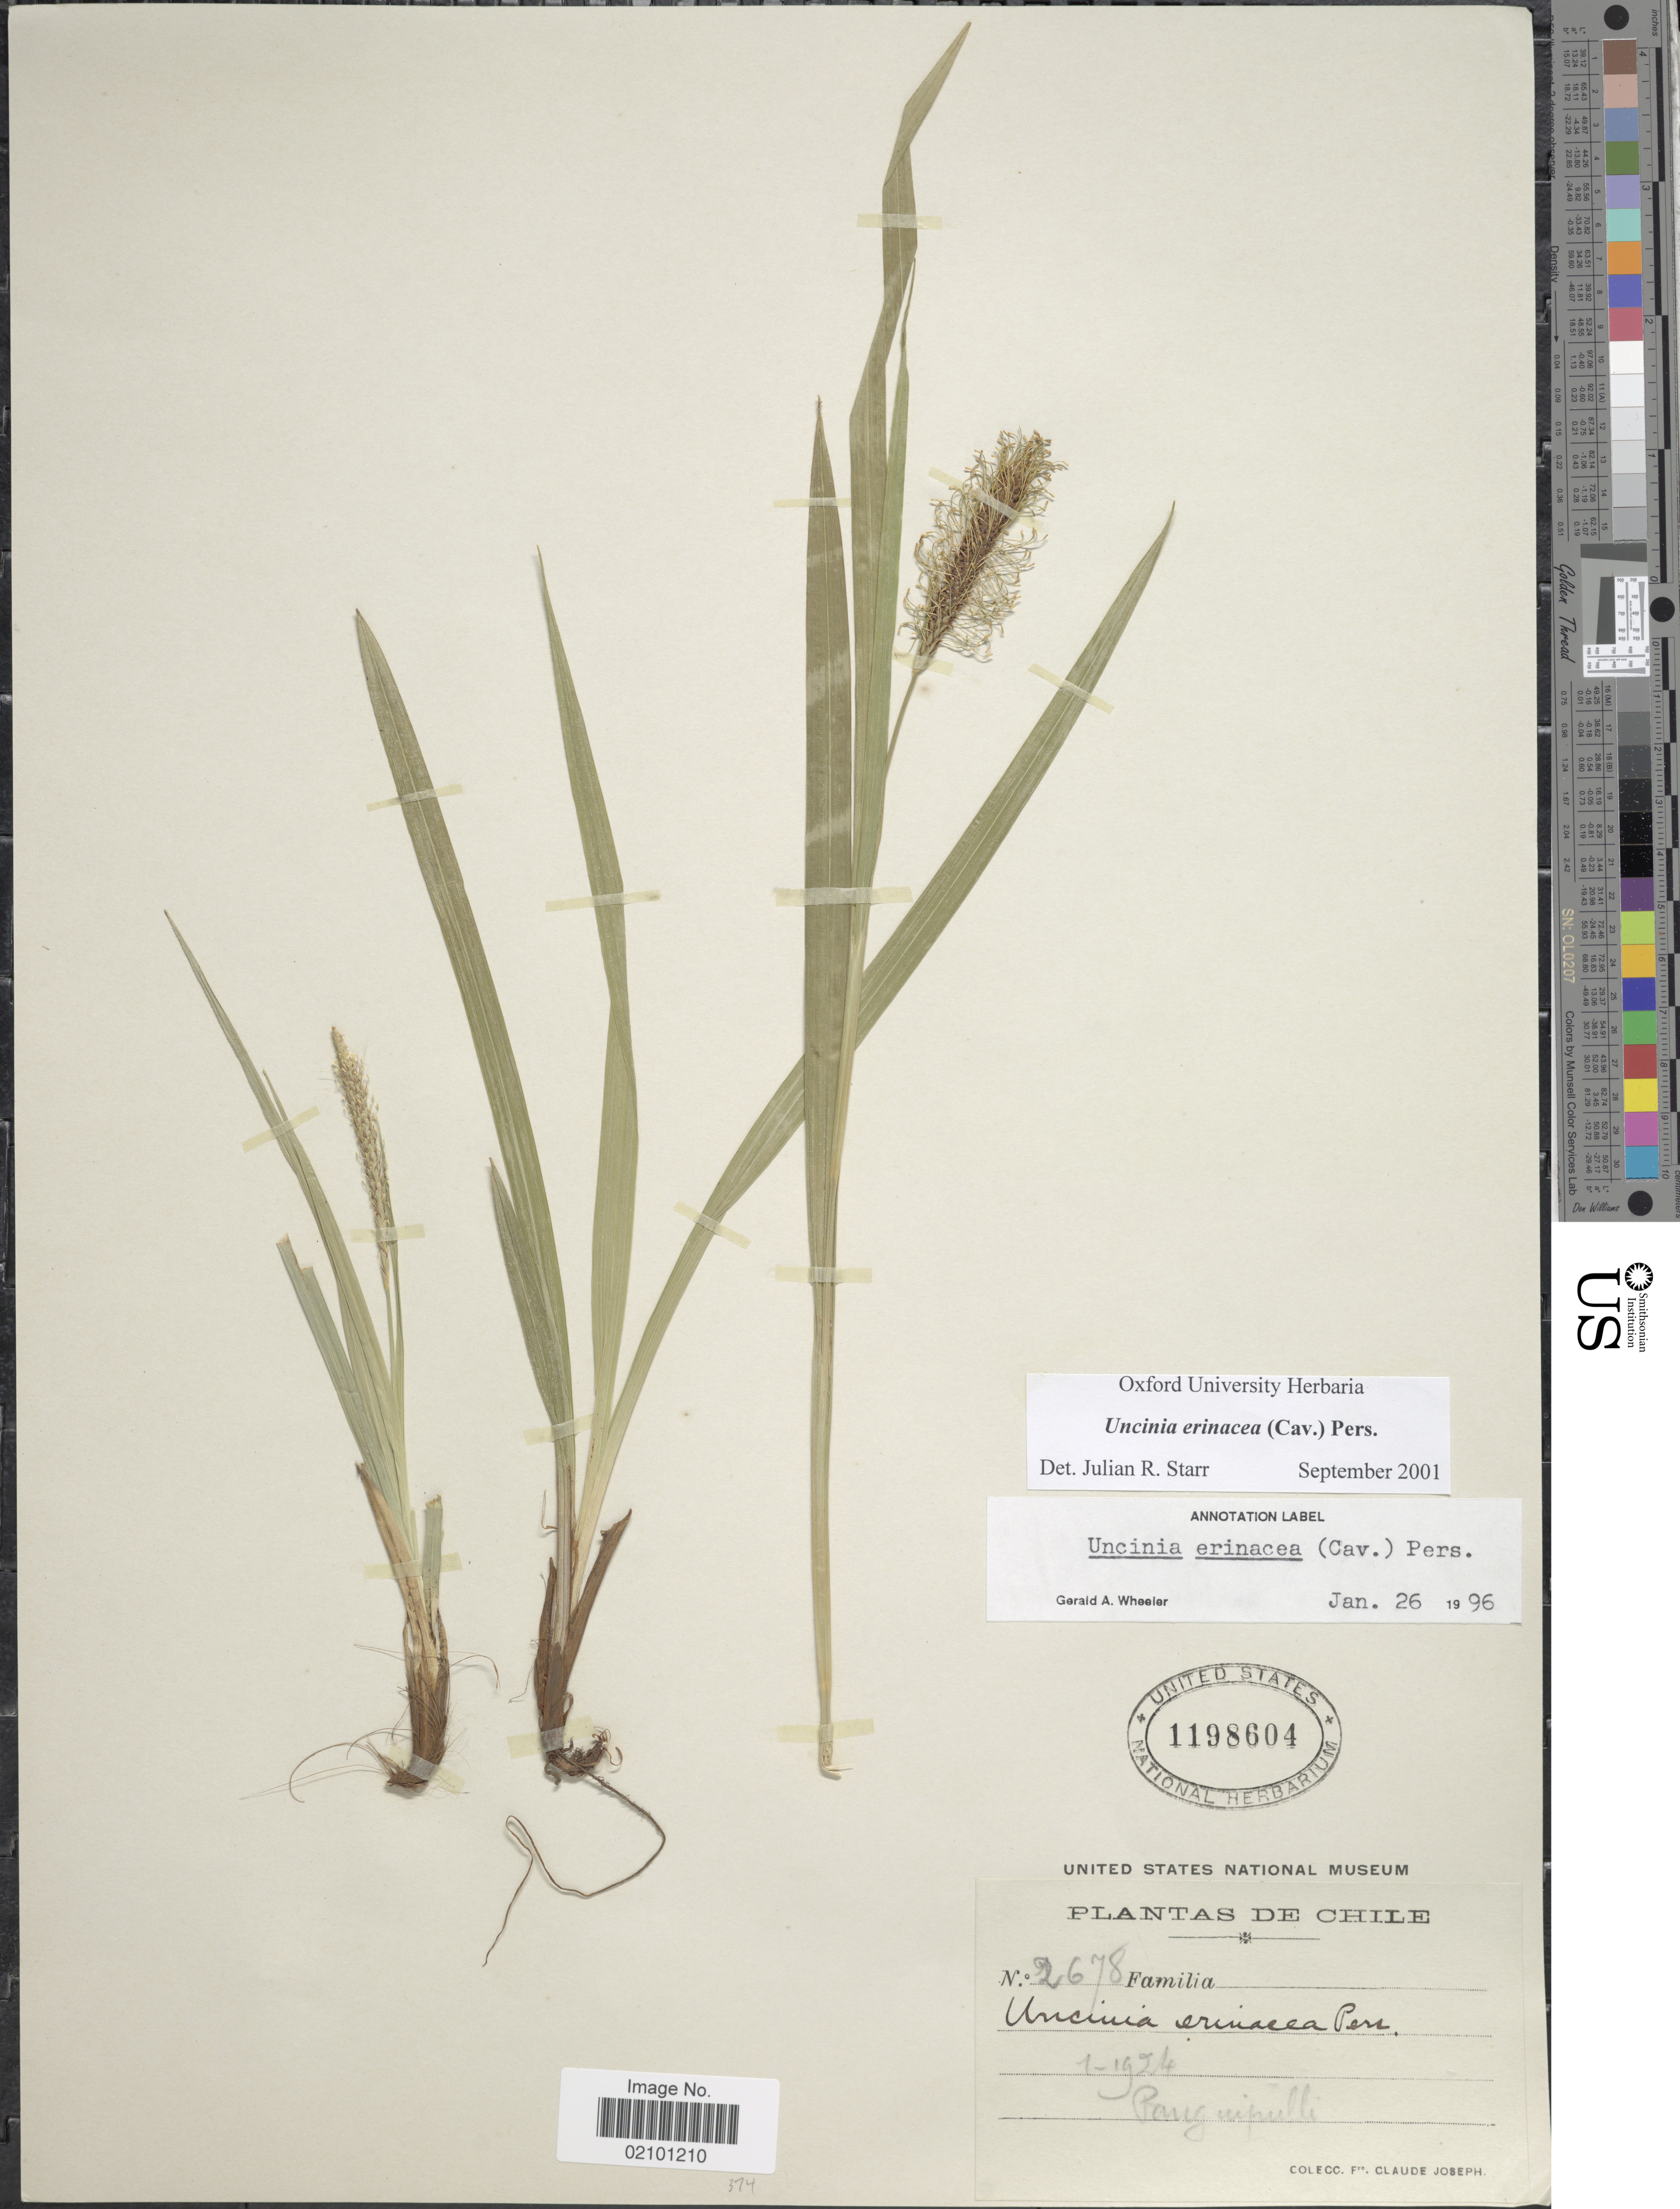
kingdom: Plantae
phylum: Tracheophyta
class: Liliopsida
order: Poales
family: Cyperaceae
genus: Carex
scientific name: Carex erinacea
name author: Cav.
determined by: Jimnéz-Mejias, Pedro, (UPOS), Universidad Pablo de Olavide (SPAIN)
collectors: Bro. Claude-Joseph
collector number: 2678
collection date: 1924-01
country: Chile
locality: Panquipulli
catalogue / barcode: US 1198604